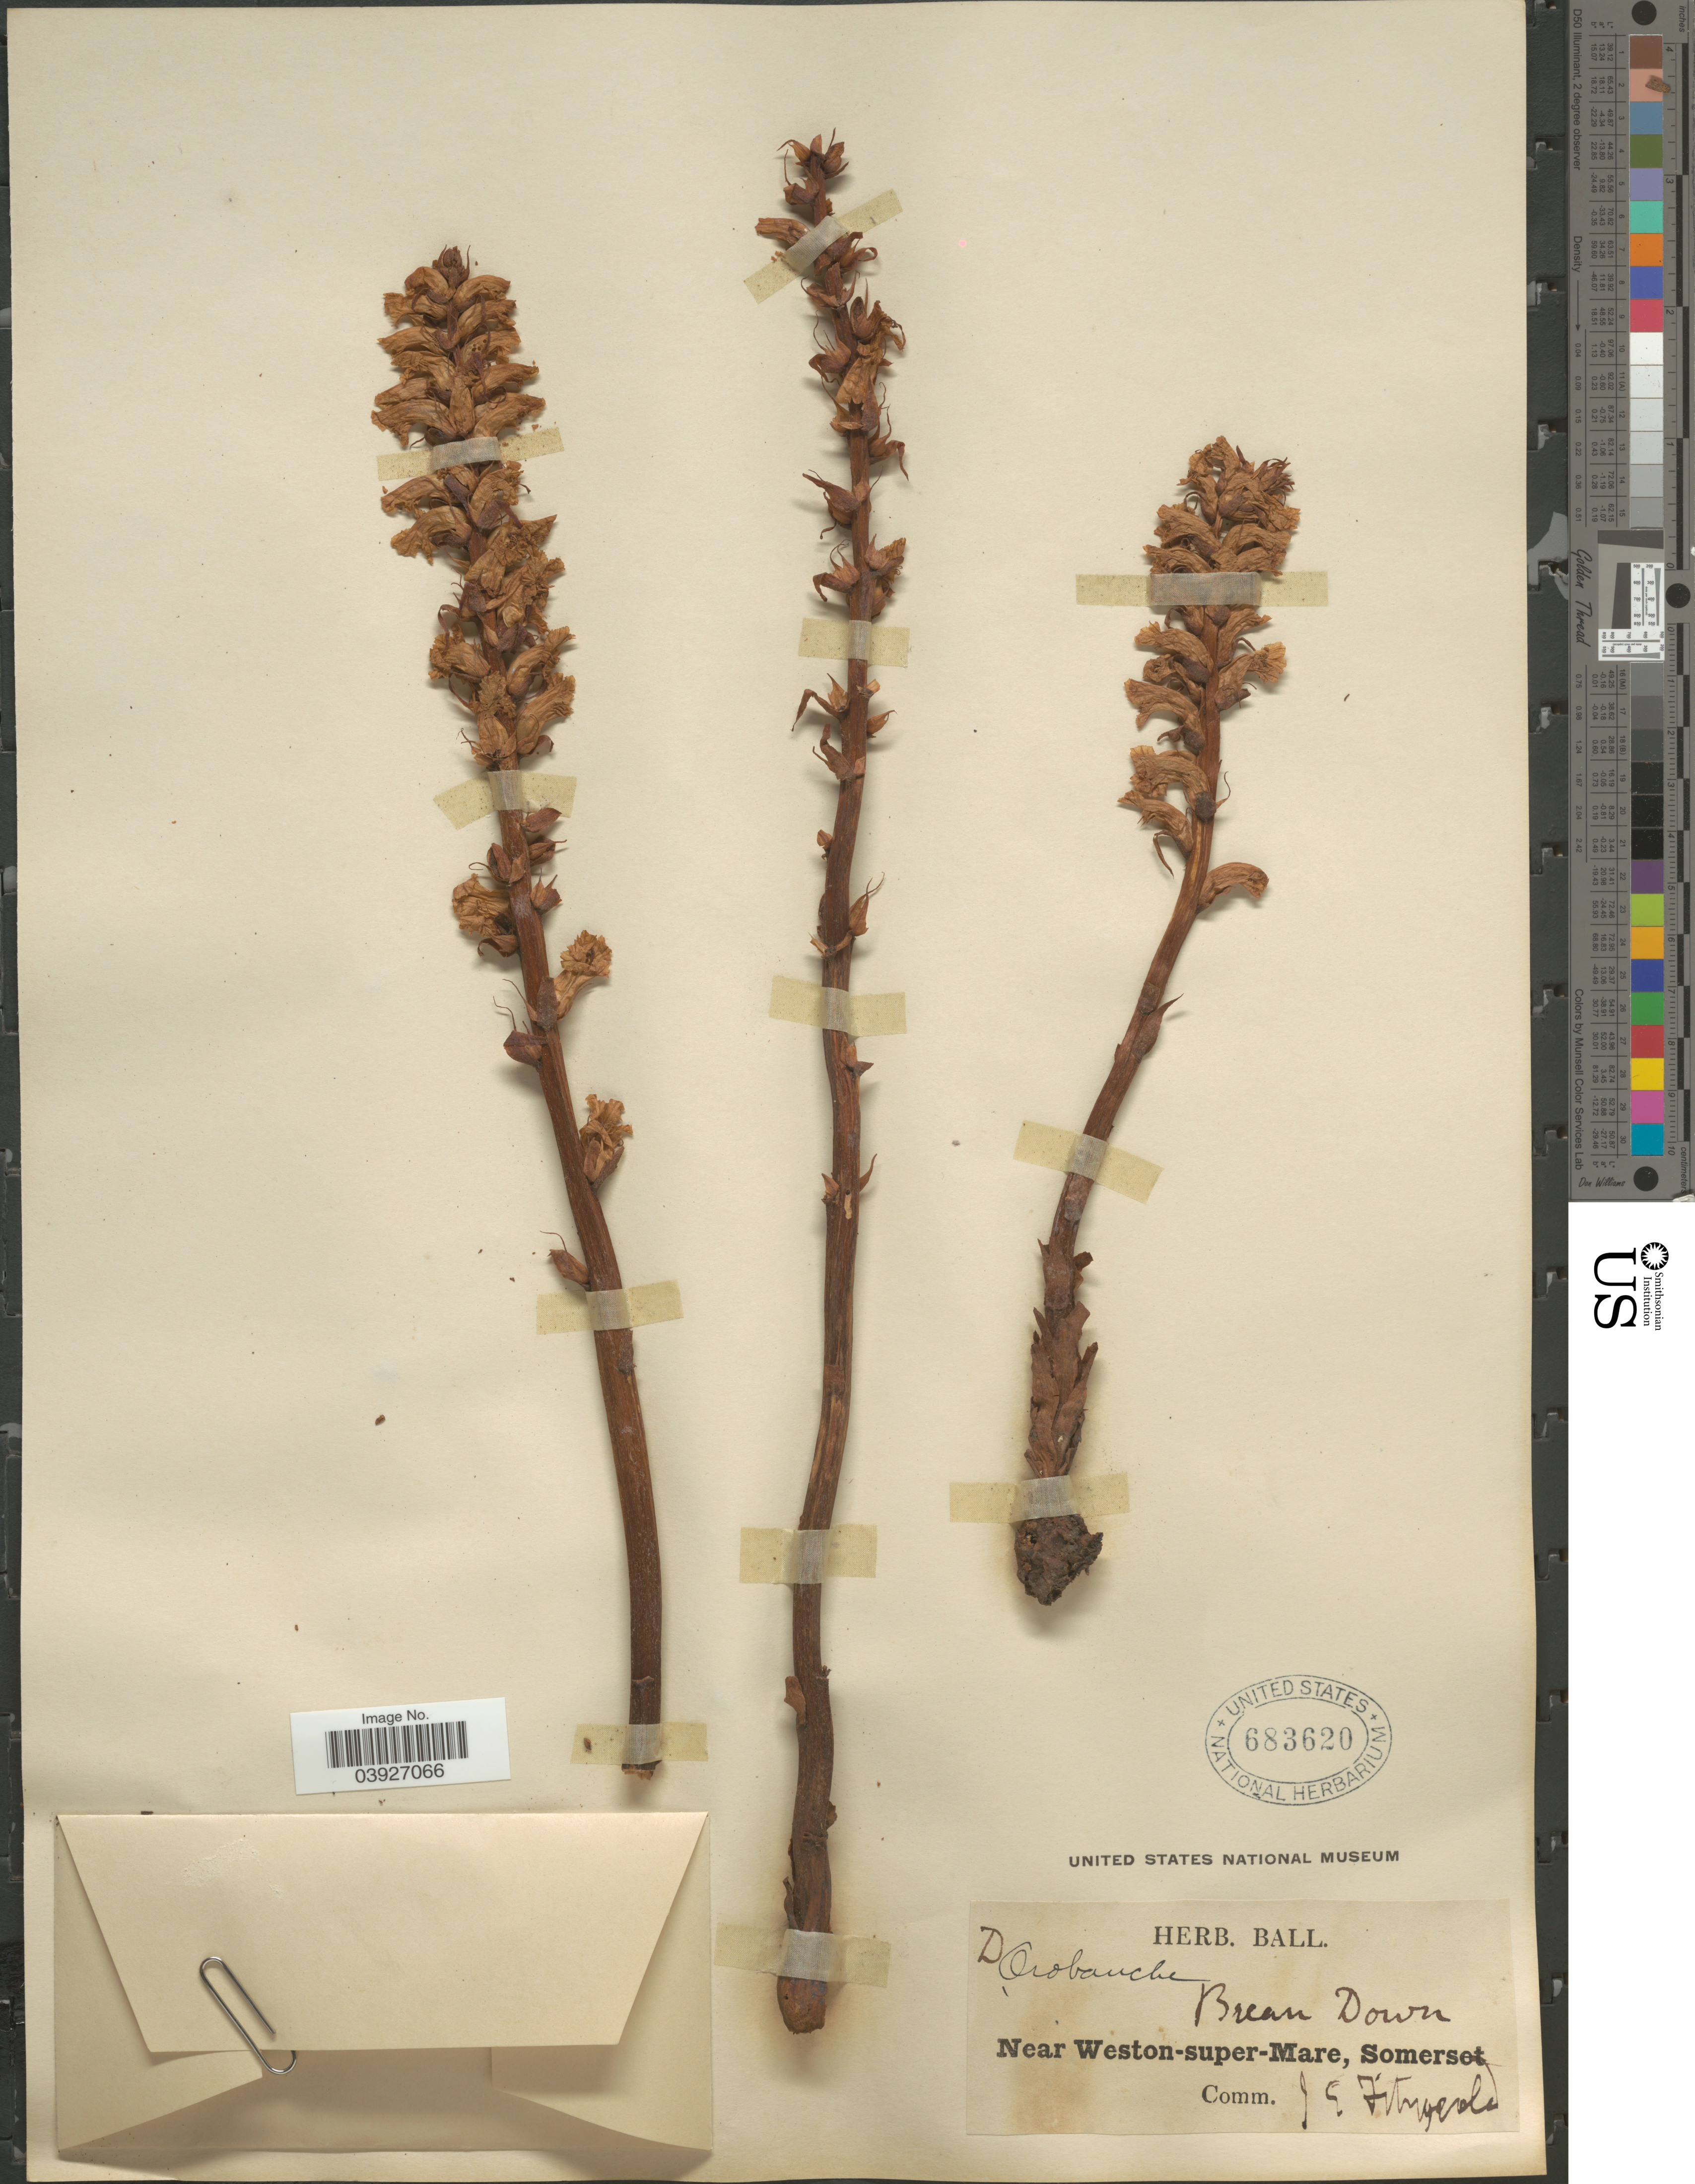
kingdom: Plantae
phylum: Tracheophyta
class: Magnoliopsida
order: Lamiales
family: Orobanchaceae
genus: Orobanche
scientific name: Orobanche sp.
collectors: ex herb. Ball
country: United Kingdom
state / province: England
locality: Brean Down. Near Weston-super-Mare, Somerset.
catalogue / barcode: US 683620